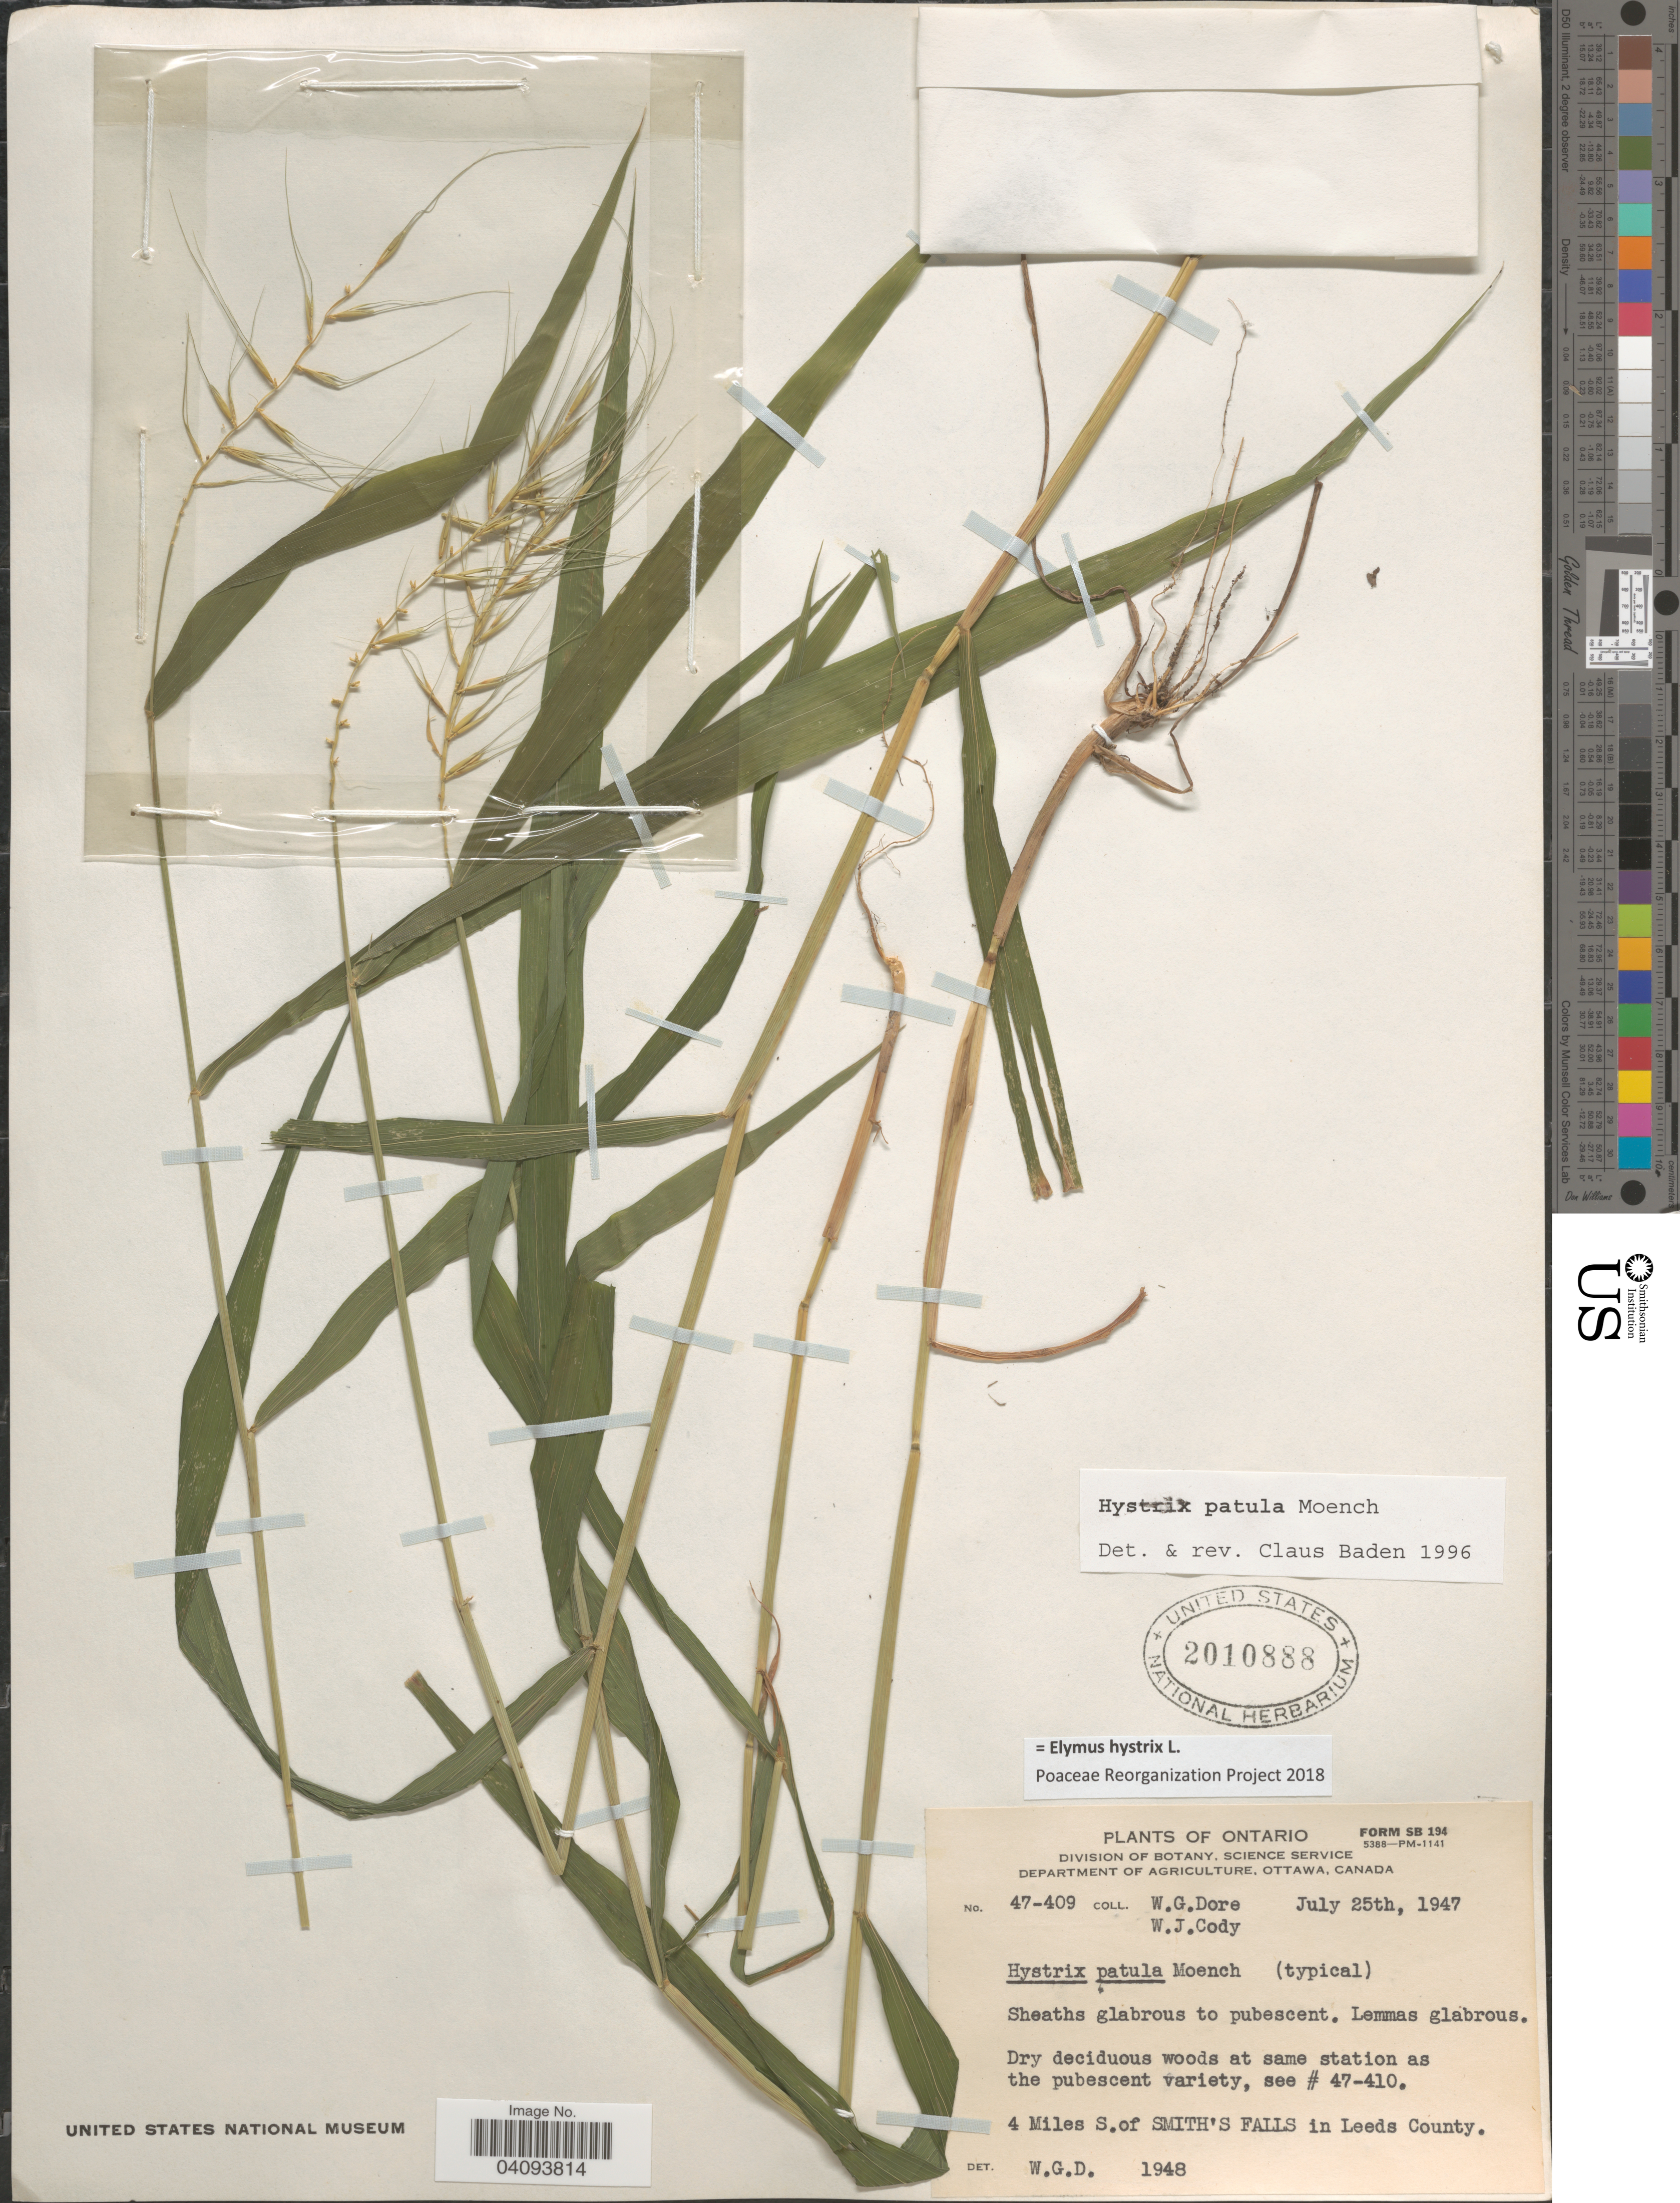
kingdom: Plantae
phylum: Tracheophyta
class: Liliopsida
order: Poales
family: Poaceae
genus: Elymus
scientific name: Elymus hystrix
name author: L.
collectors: W. Dore & W. Cody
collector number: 47-409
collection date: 1947-07-25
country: Canada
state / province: Ontario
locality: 4 Miles S. of Smith's Falls in Leeds County.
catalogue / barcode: US 2010888